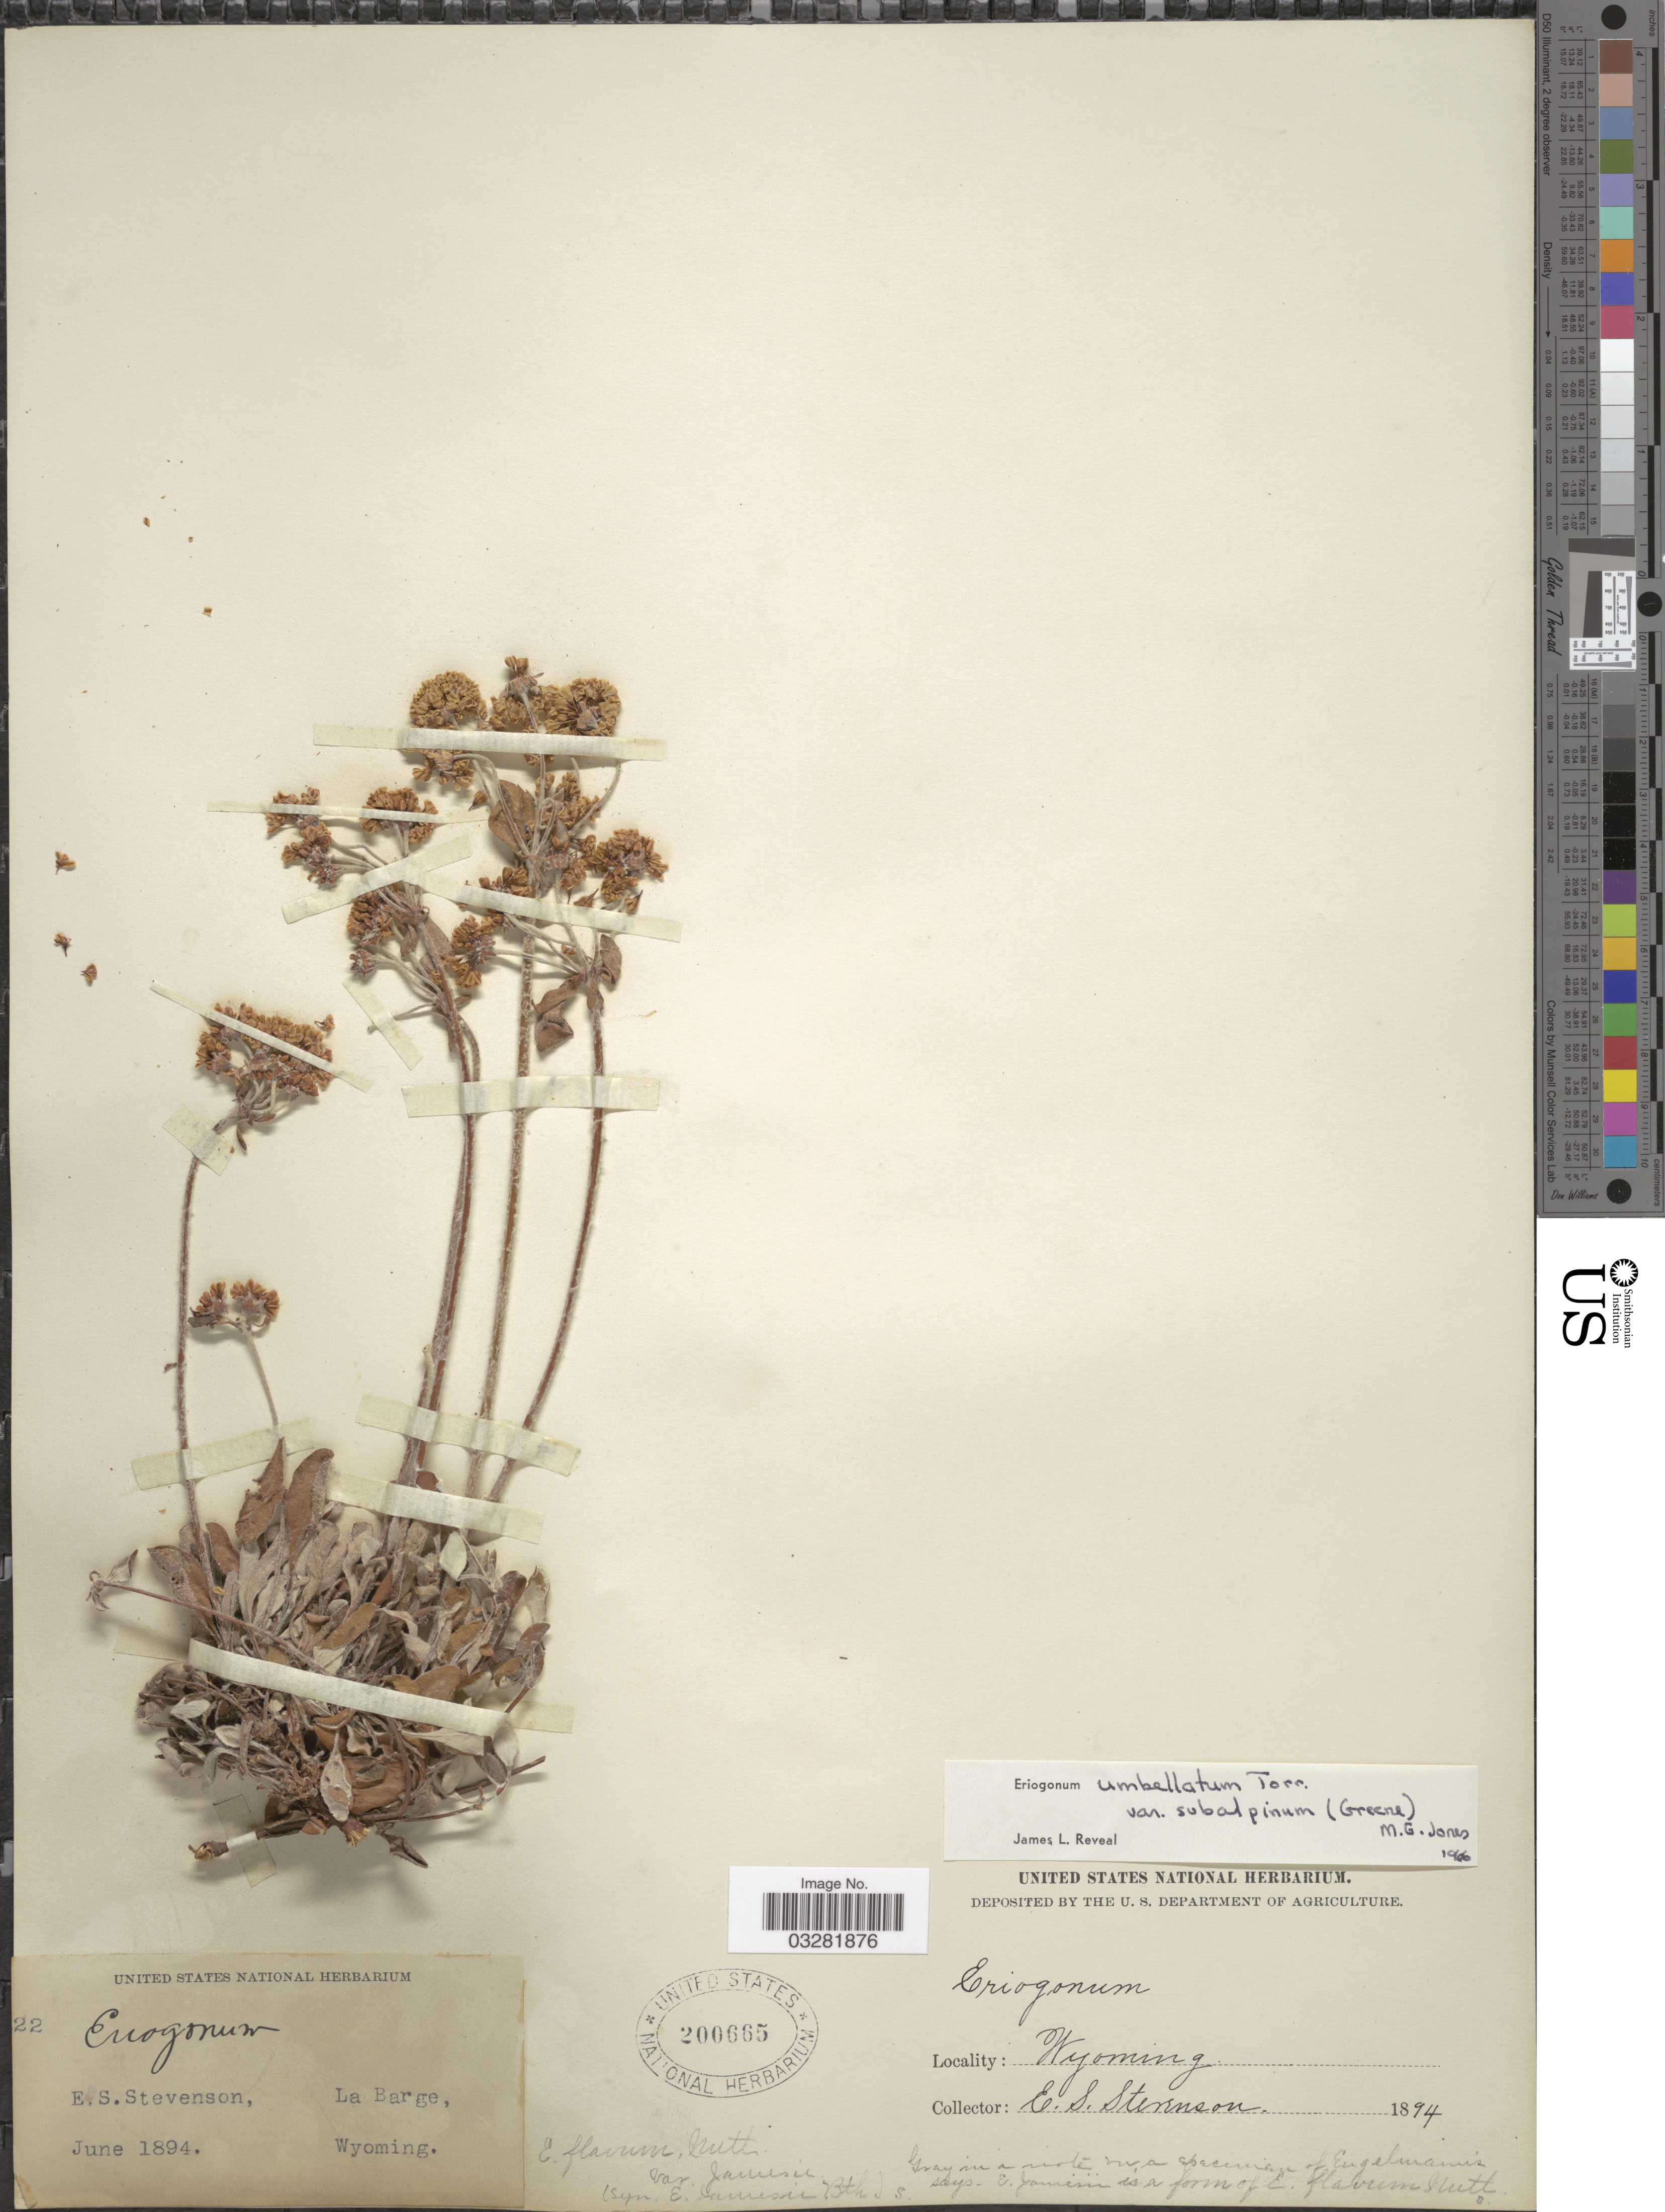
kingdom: Plantae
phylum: Tracheophyta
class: Magnoliopsida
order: Caryophyllales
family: Polygonaceae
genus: Eriogonum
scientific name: Eriogonum umbellatum var. subalpinum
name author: M.E. Jones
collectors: E. Stevenson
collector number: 22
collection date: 1894-06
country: United States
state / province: Wyoming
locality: La Barge.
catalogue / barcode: US 200665